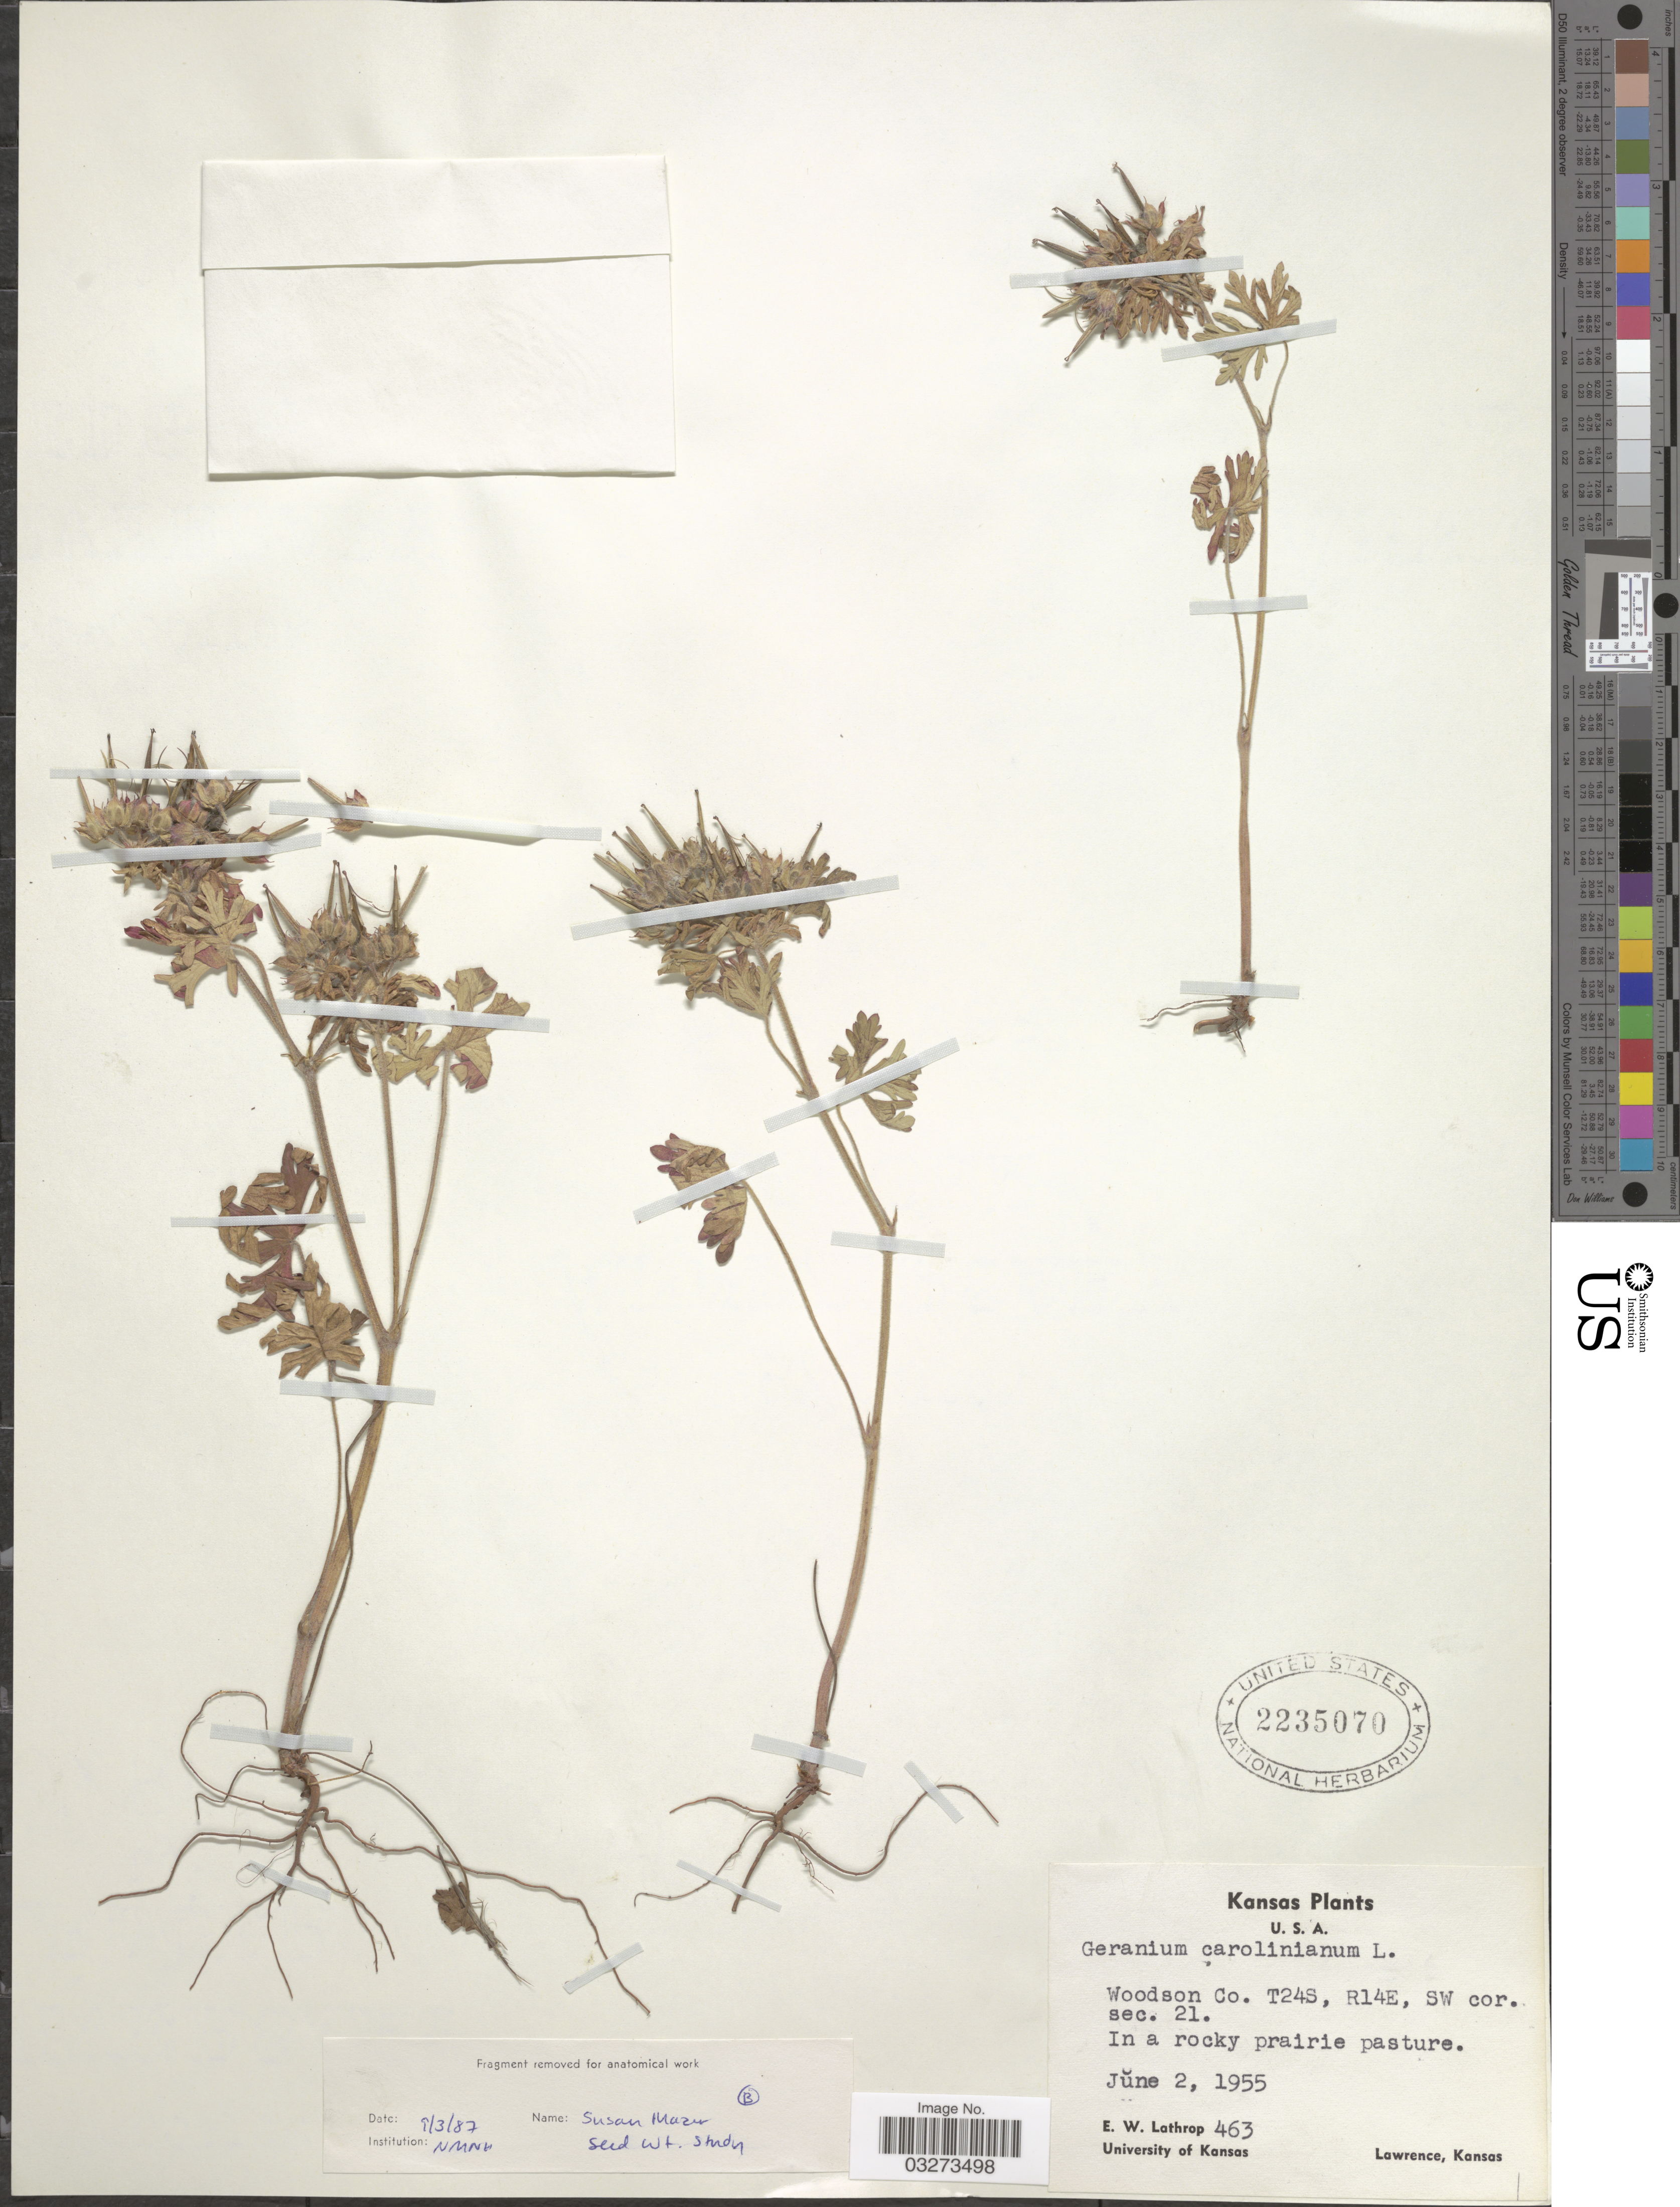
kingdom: Plantae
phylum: Tracheophyta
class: Magnoliopsida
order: Geraniales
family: Geraniaceae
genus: Geranium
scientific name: Geranium carolinianum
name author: L.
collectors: E. W. Lathrop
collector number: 463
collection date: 1955-06-02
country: United States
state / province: Kansas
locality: Woodson Co. T24S, R14E, SW cor. sec. 21.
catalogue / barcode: US 2235070